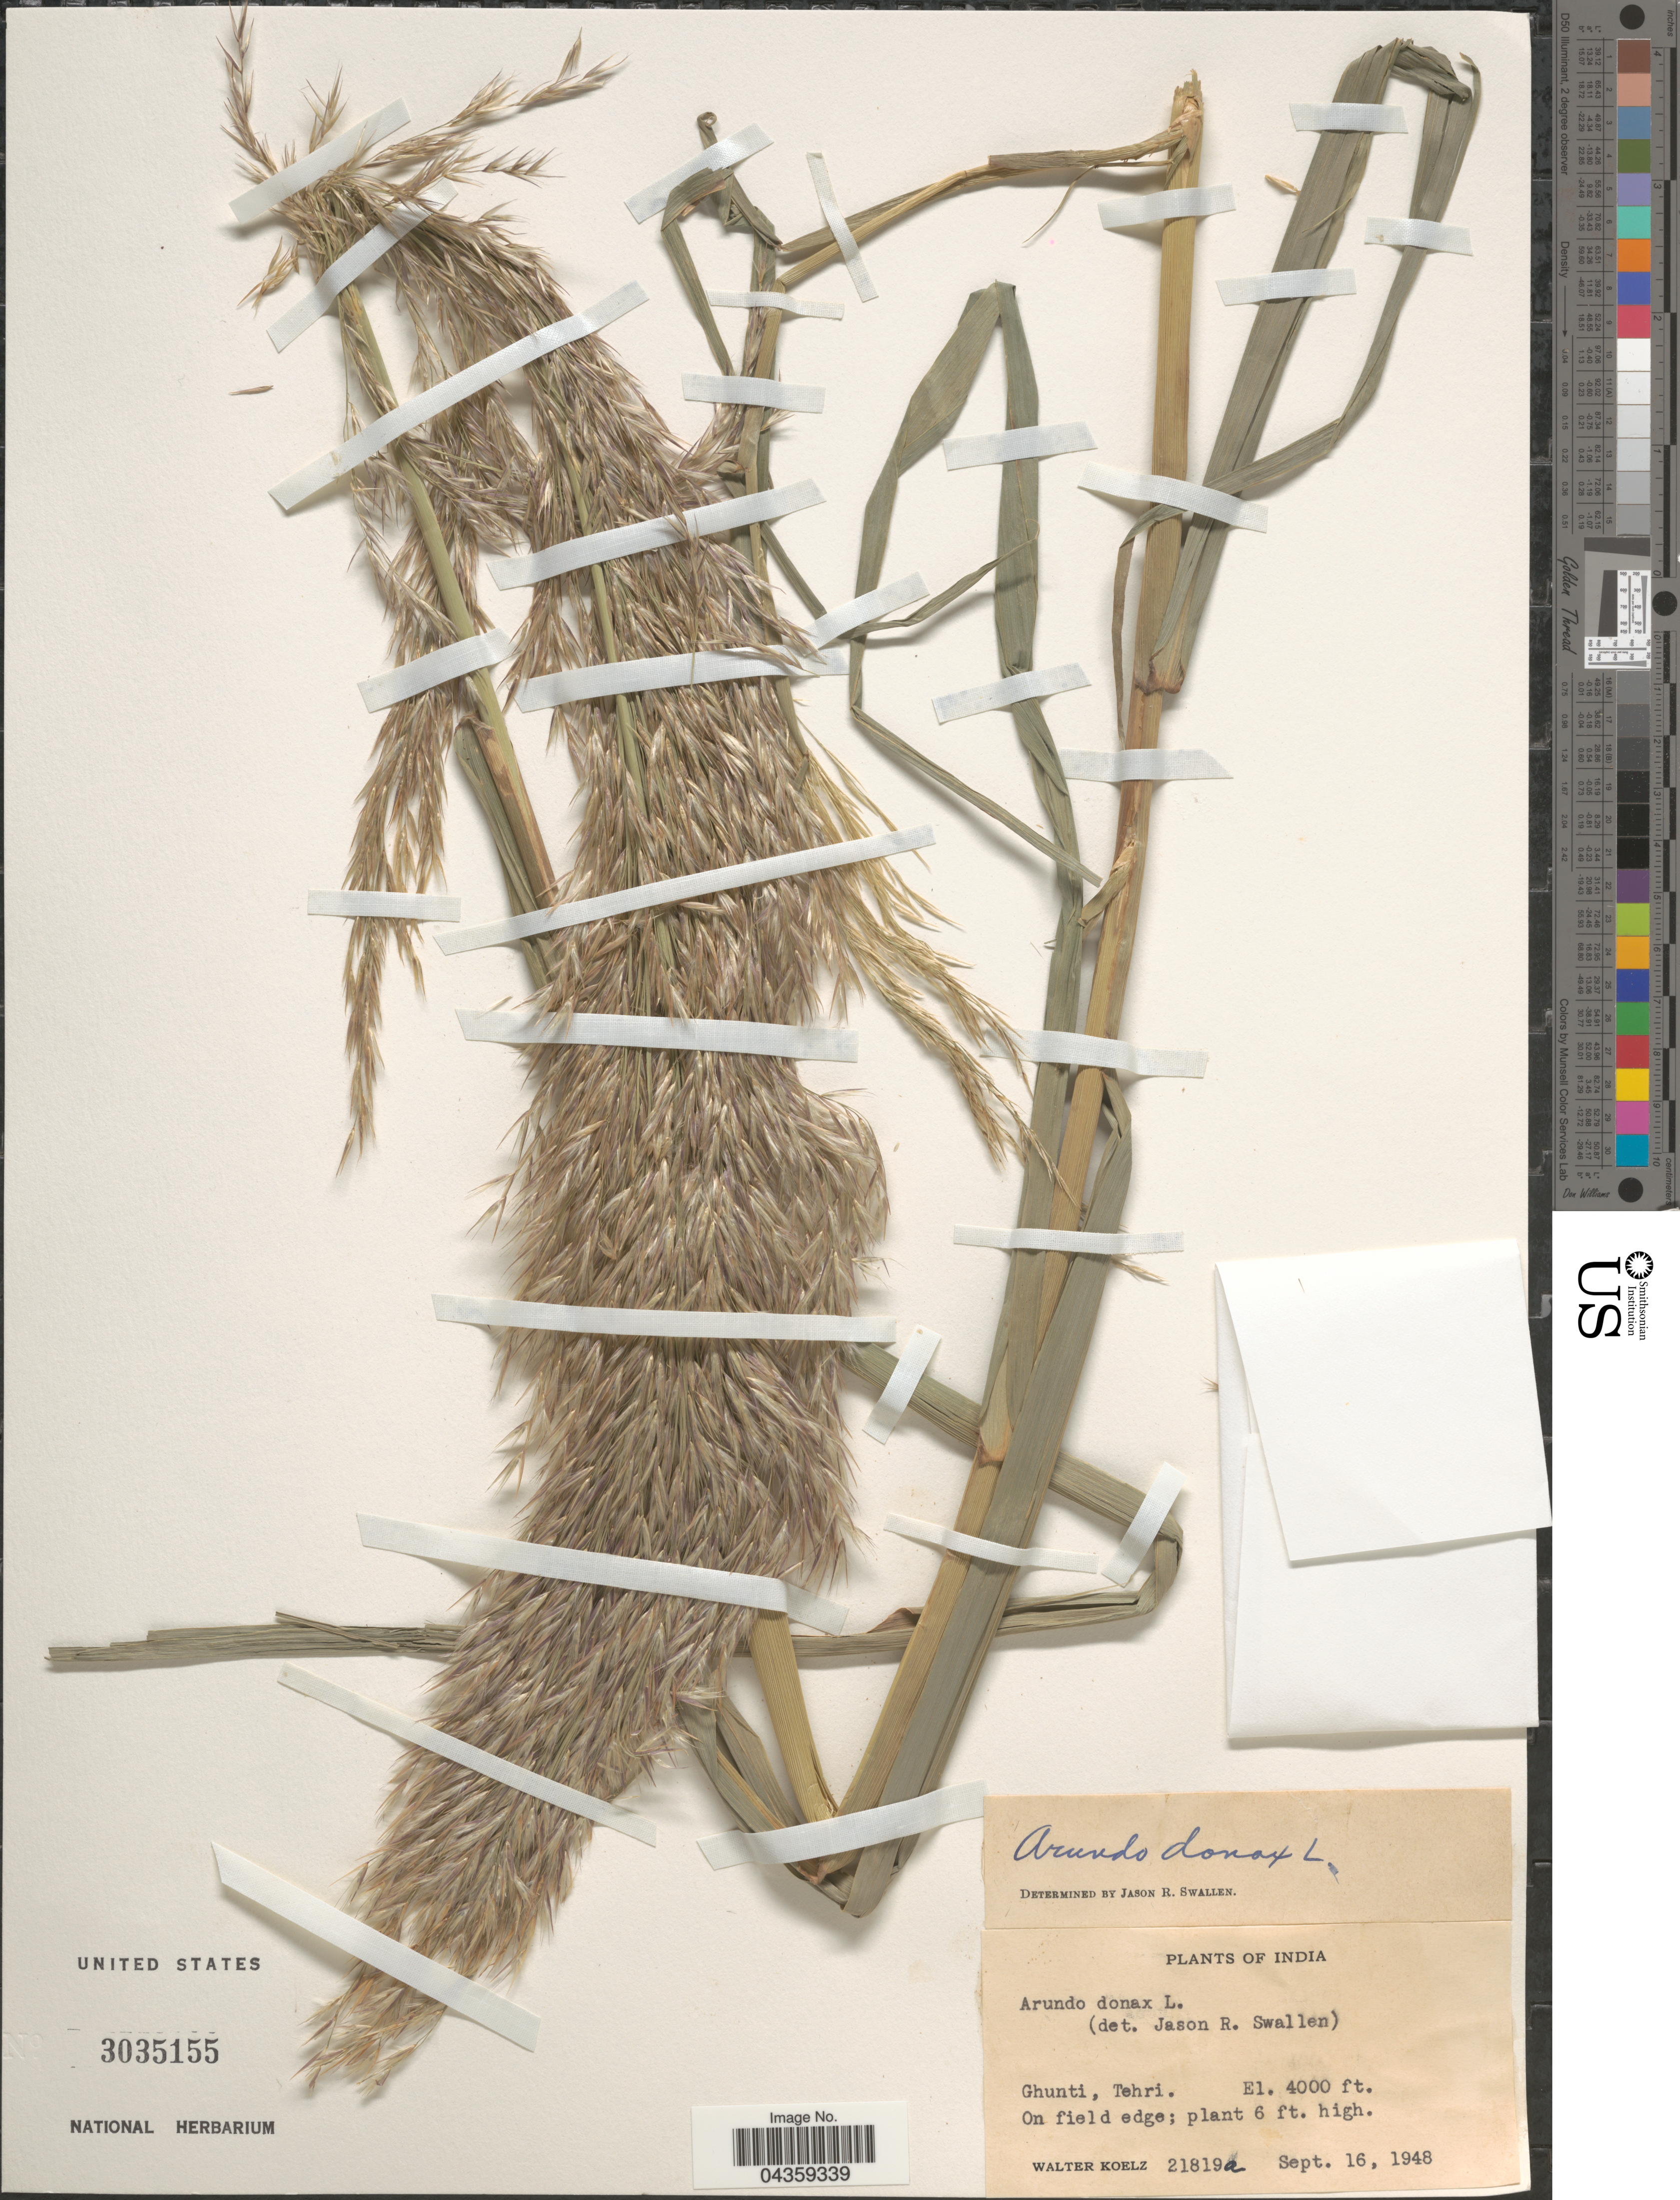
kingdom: Plantae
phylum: Tracheophyta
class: Liliopsida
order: Poales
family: Poaceae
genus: Arundo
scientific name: Arundo donax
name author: L.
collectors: W. N. Koelz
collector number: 21819a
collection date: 1948-09-16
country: India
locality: Ghunti, Tehri.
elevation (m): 1219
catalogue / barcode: US 3035155